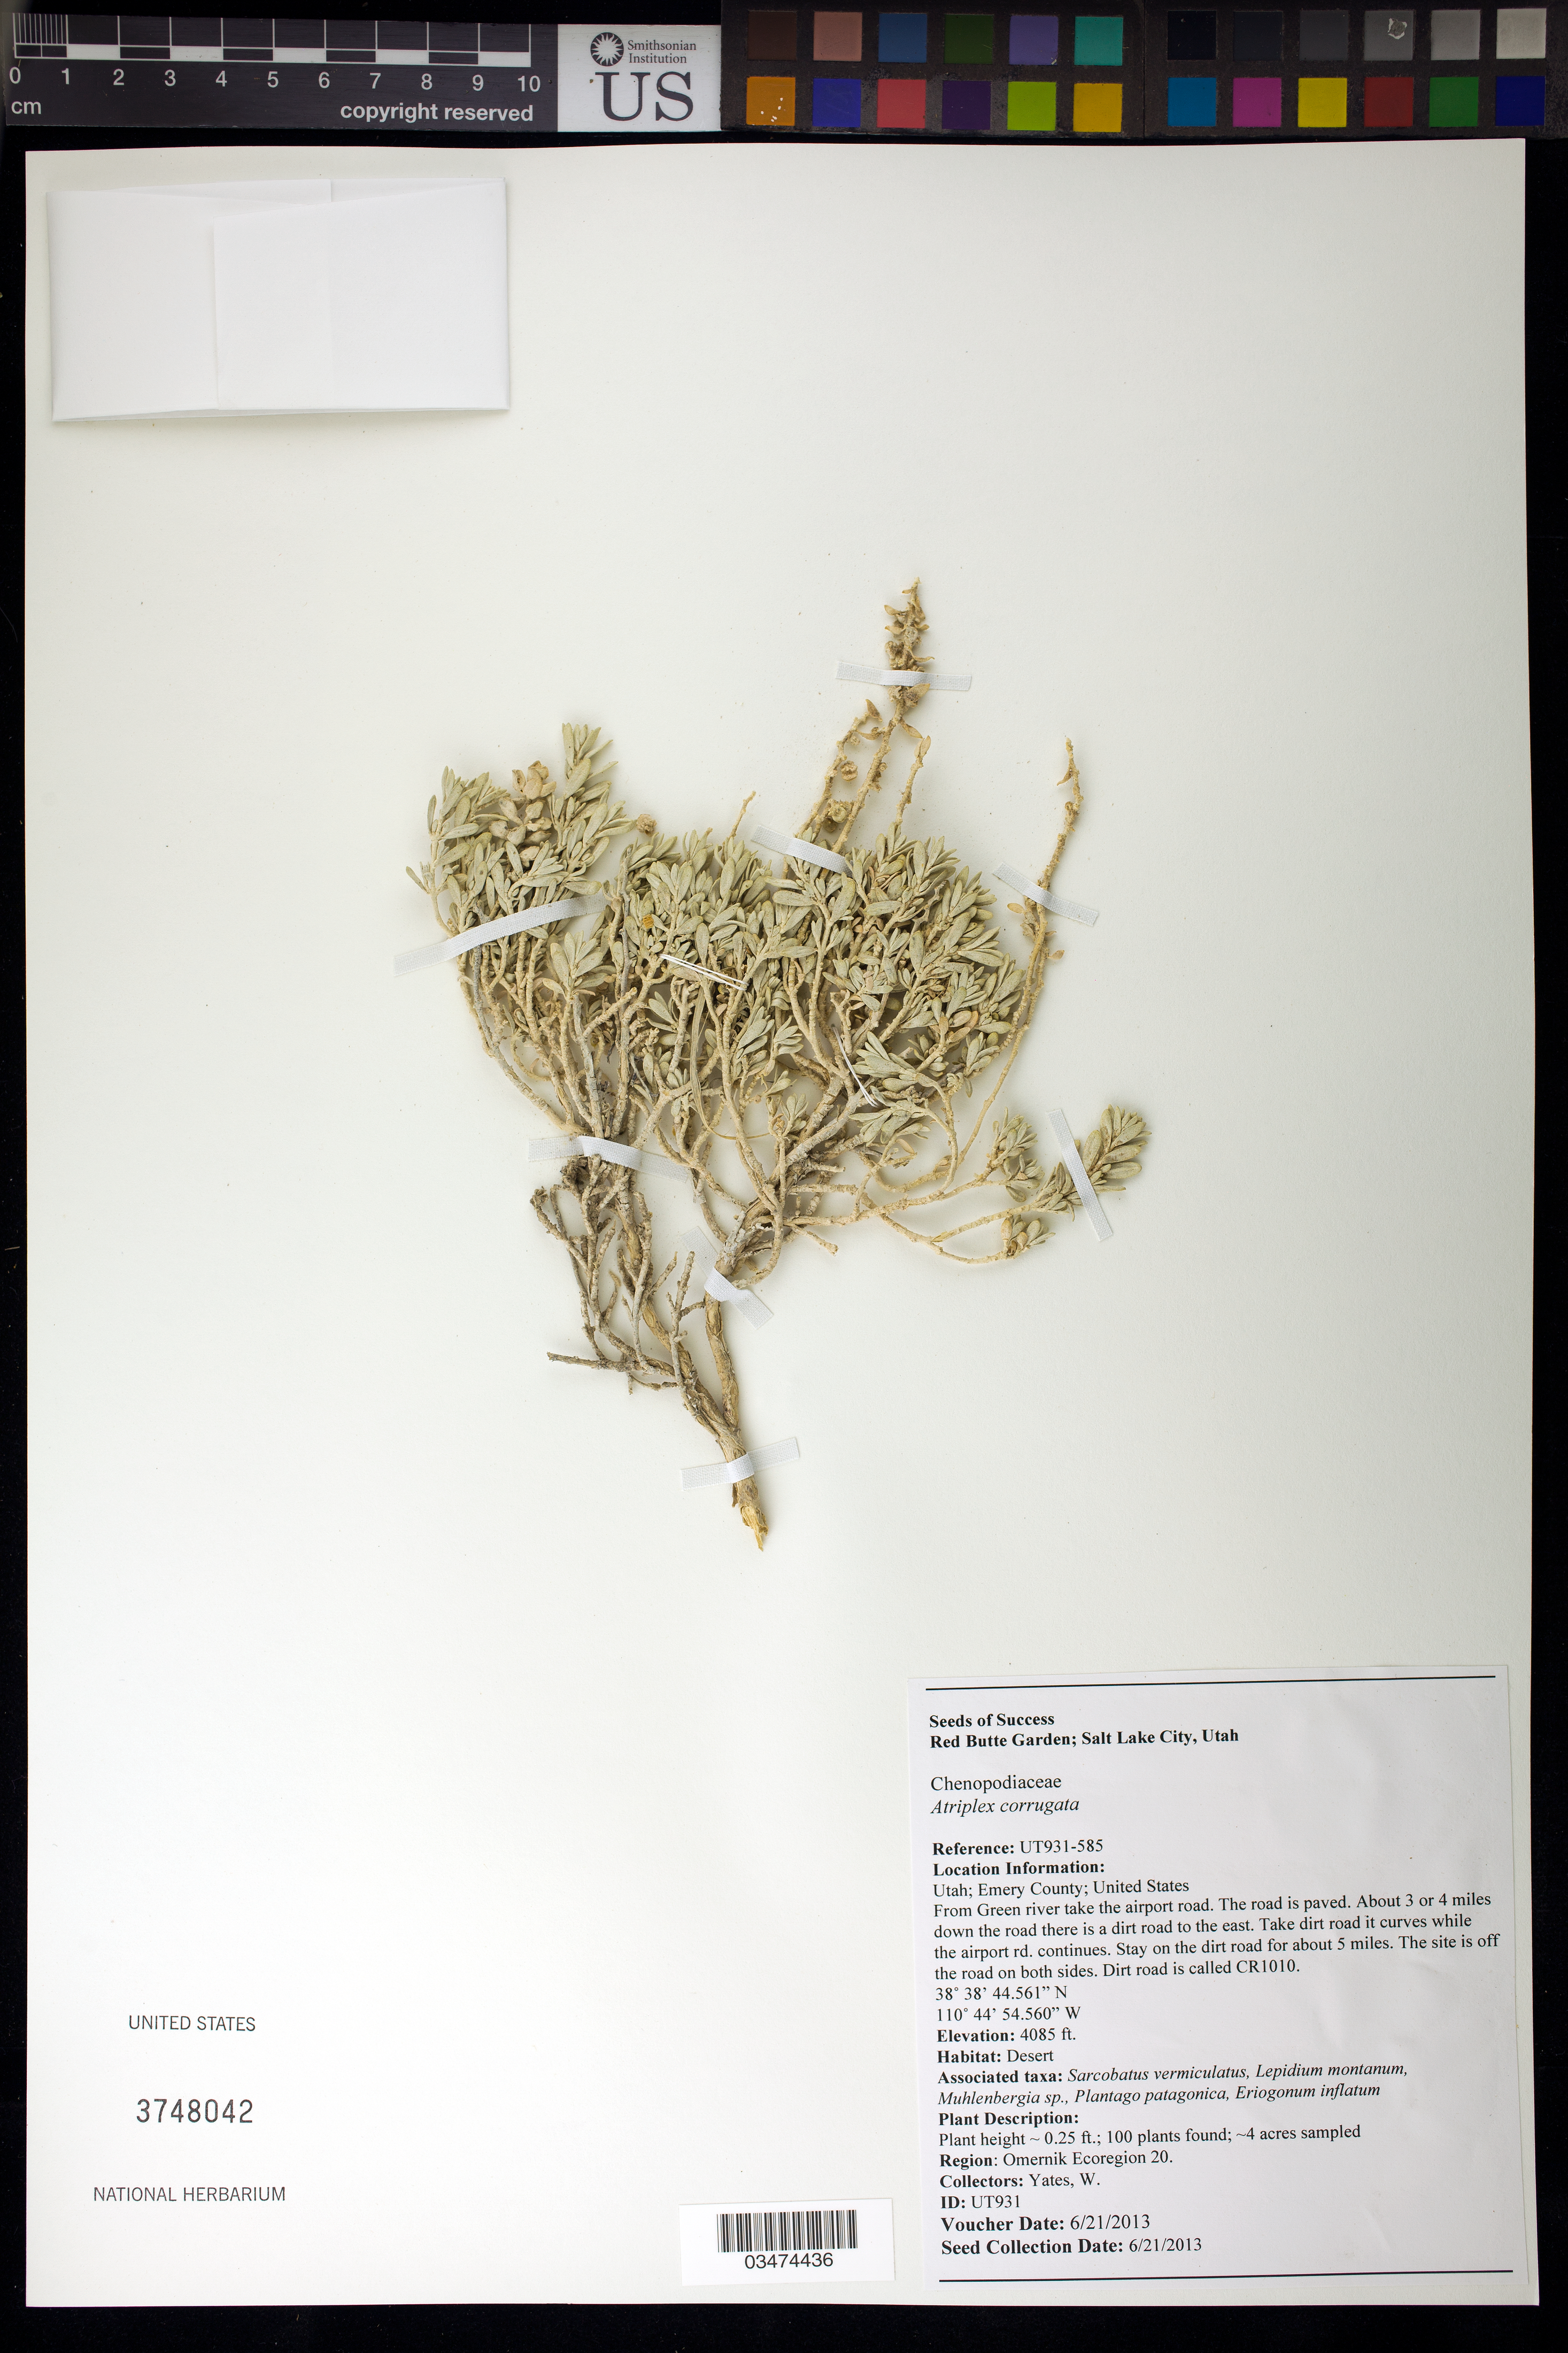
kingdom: Plantae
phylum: Tracheophyta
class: Magnoliopsida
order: Caryophyllales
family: Amaranthaceae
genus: Atriplex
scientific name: Atriplex corrugata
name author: S. Watson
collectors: W. Yates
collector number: UT931-585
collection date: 2013-06-21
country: United States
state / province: Utah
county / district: Emery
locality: Both sides of road CR1010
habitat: Desert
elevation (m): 1245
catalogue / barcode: US 3748042